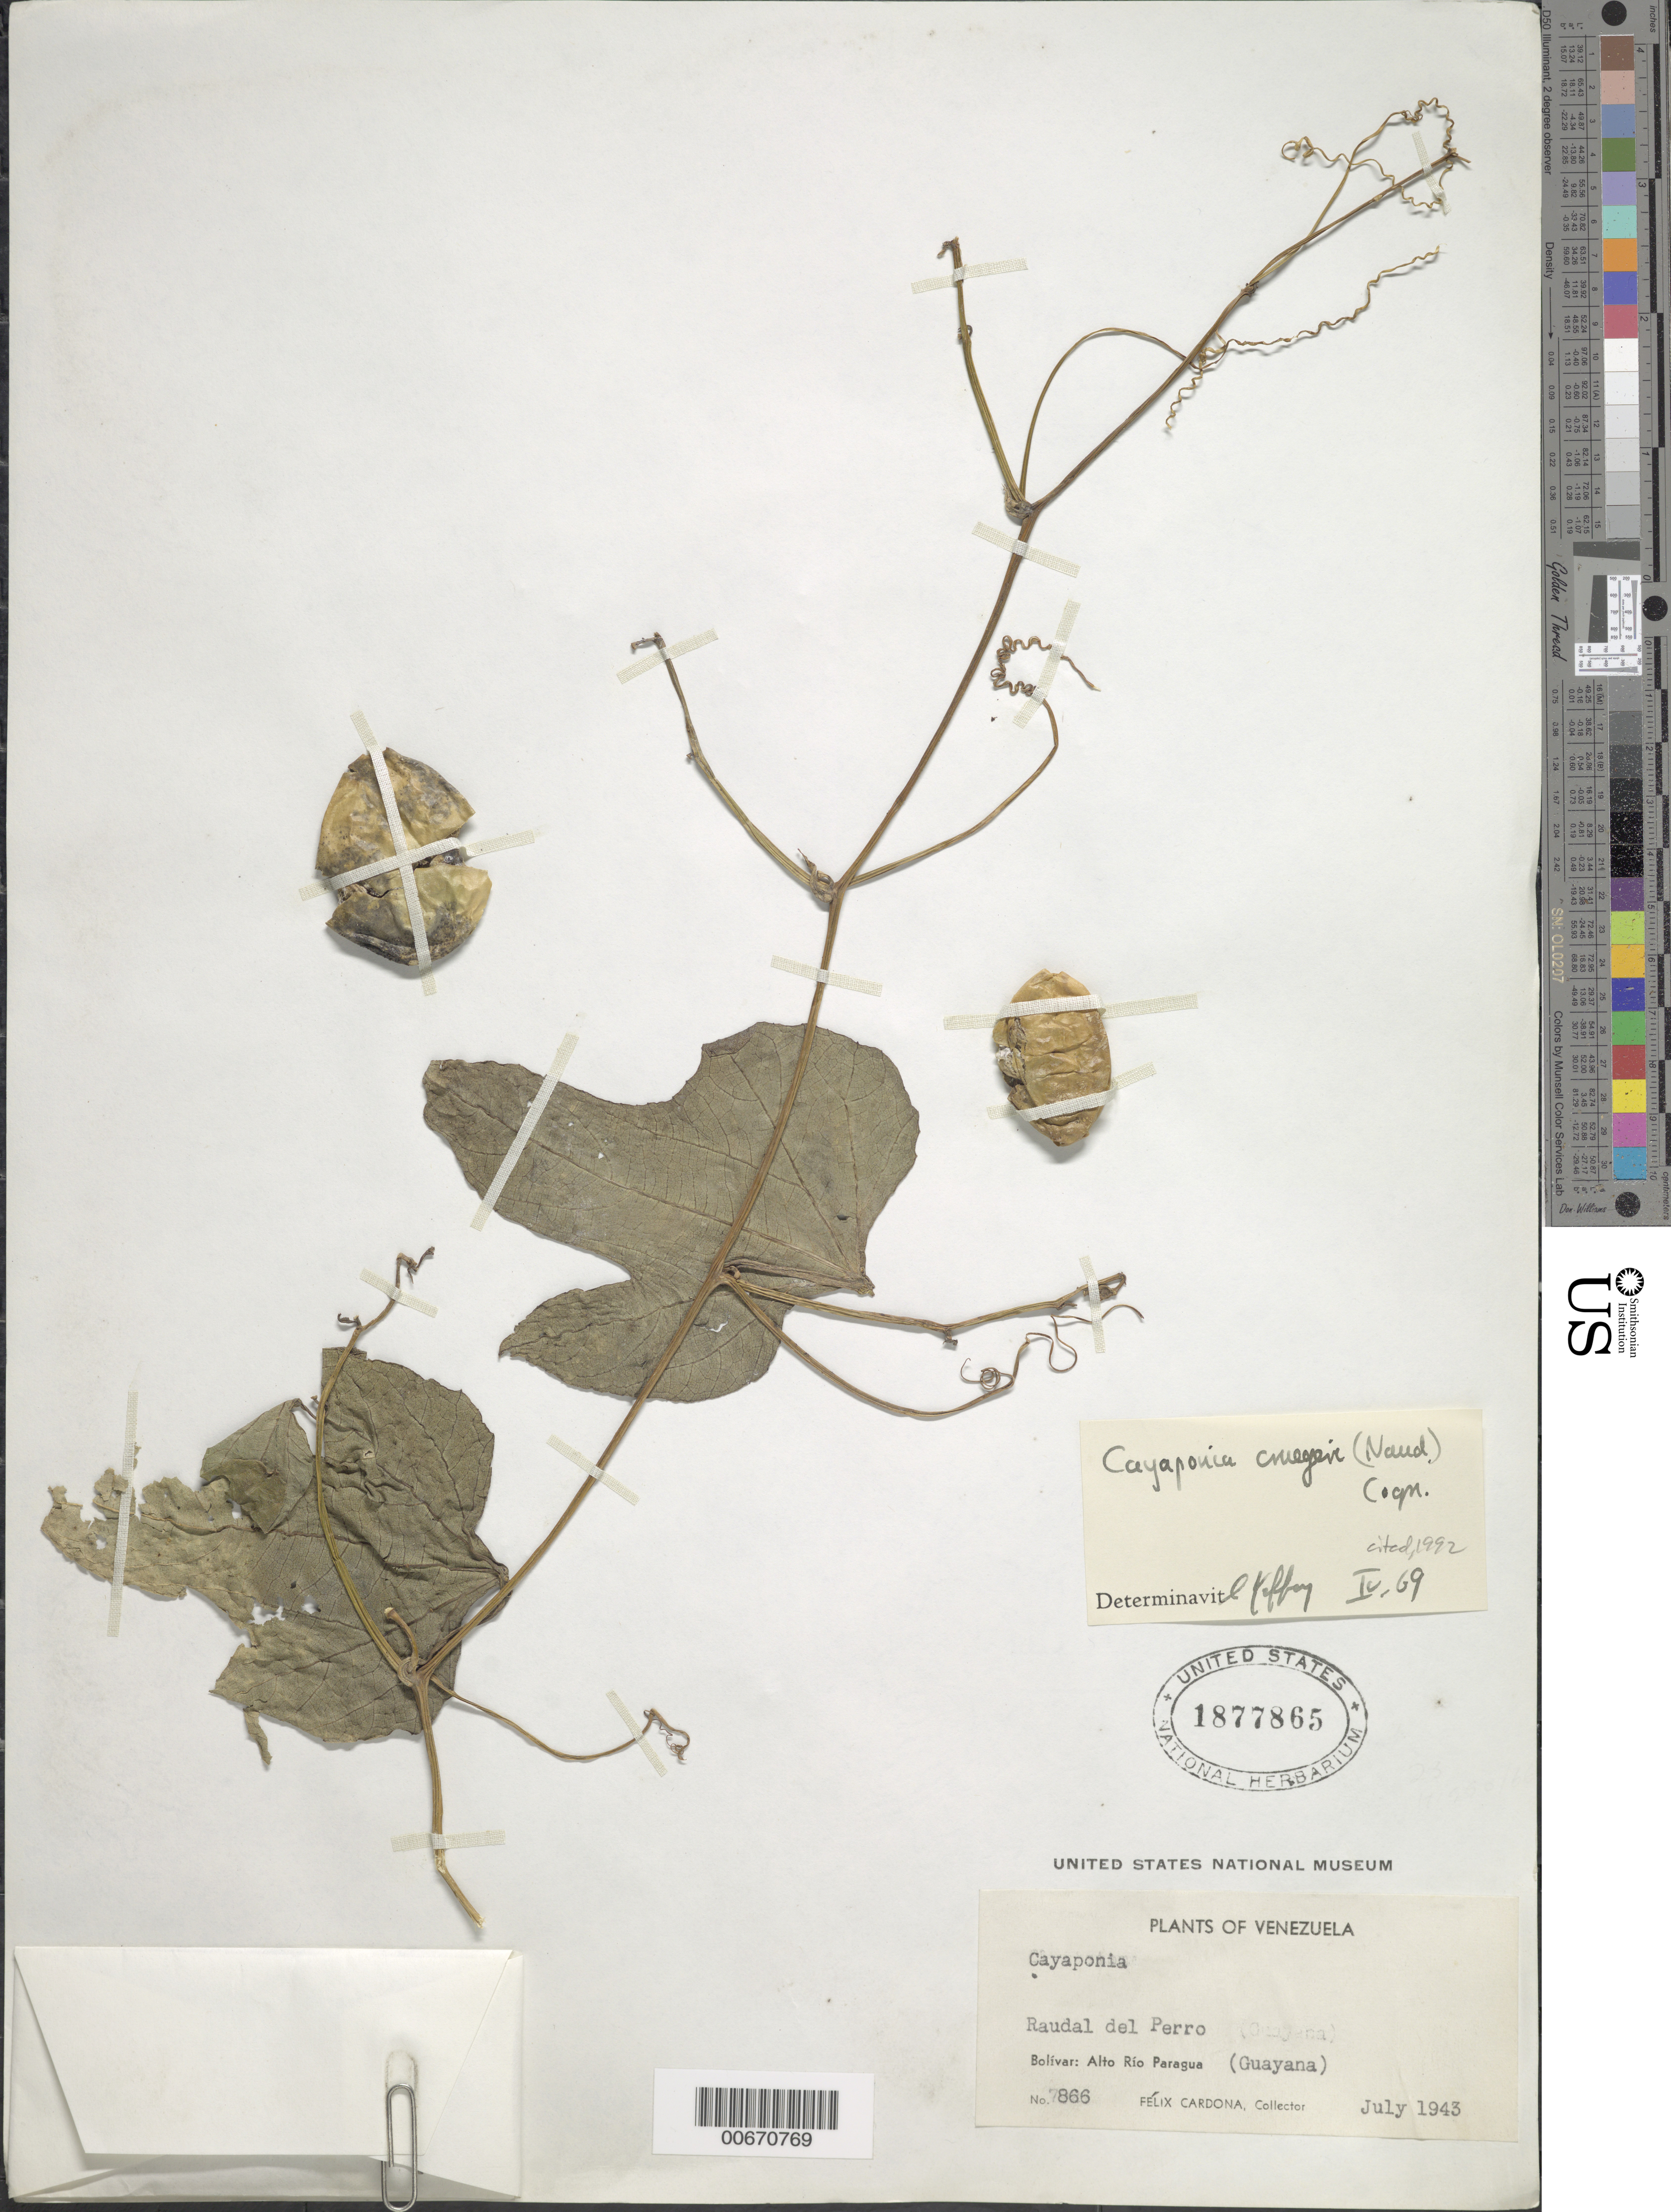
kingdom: Plantae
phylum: Tracheophyta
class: Magnoliopsida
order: Cucurbitales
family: Cucurbitaceae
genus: Cayaponia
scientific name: Cayaponia cruegeri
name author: (Naudin) Cogn.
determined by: Jeffrey, C.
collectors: F. Cardona Puig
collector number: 866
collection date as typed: Jul-43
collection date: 1943-07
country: Venezuela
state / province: Bolívar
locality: Alto Río Paragua, Raudal del Perro (Guayana)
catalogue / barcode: US 1877865